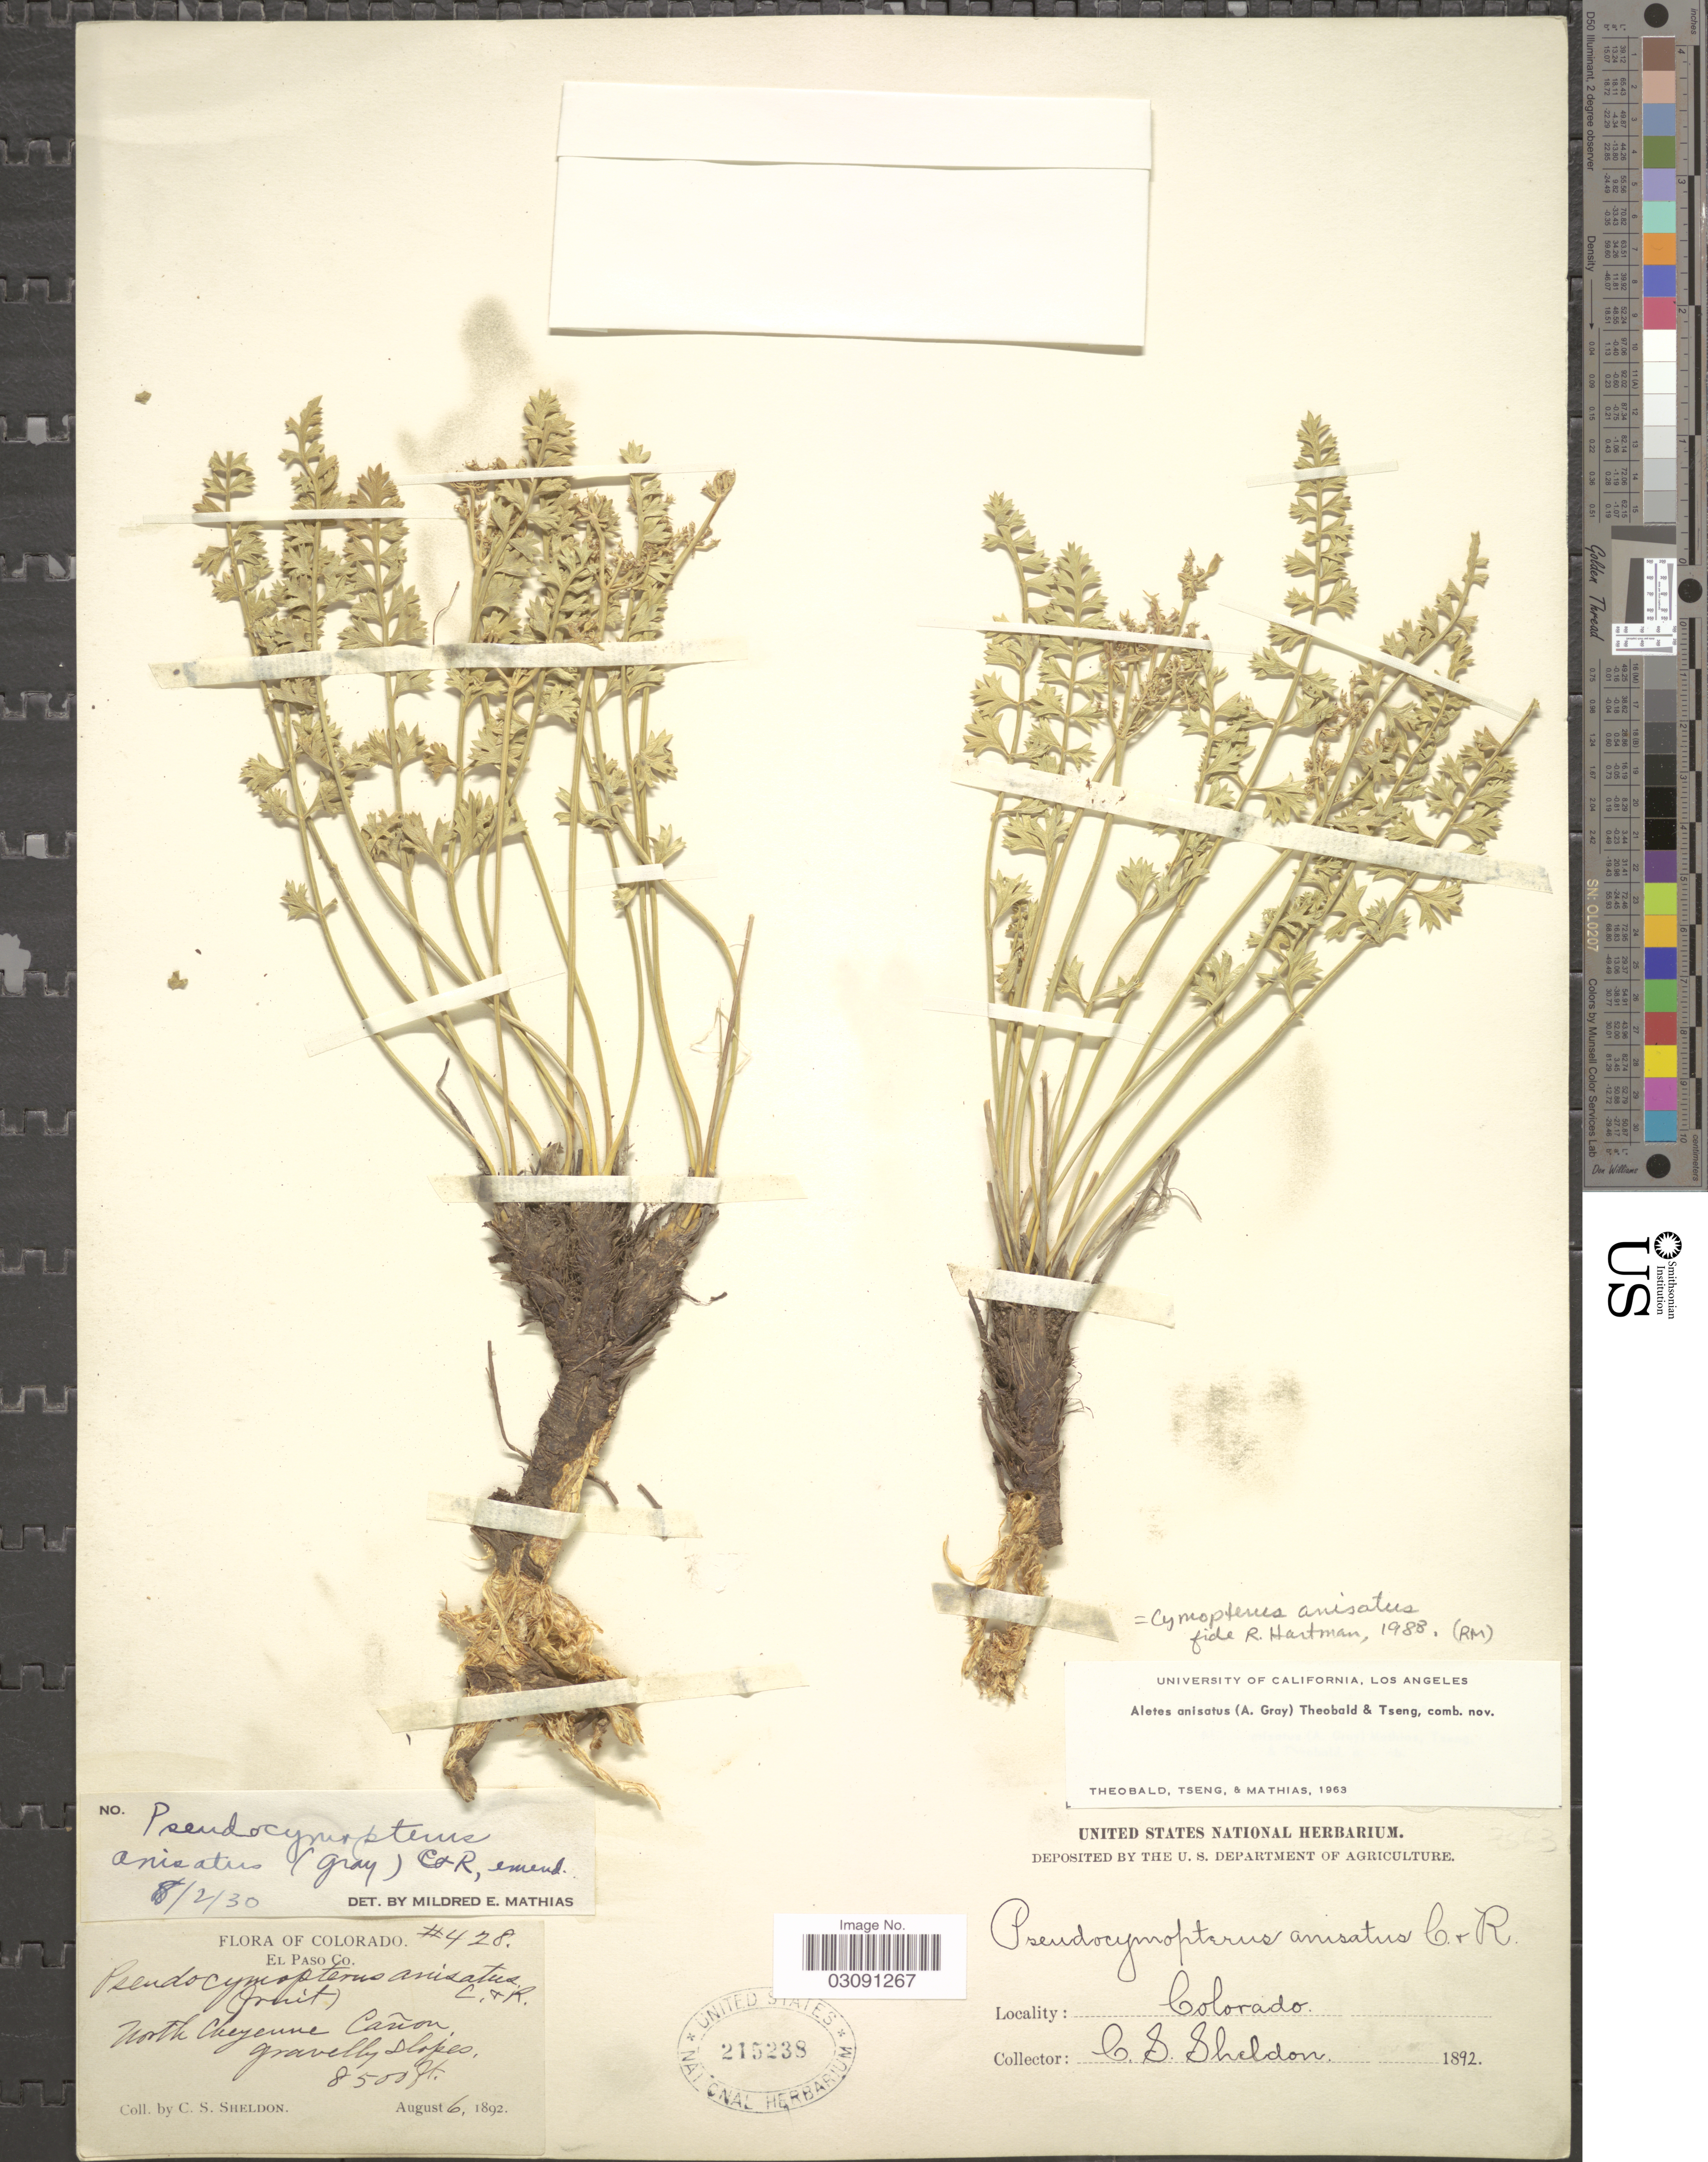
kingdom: Plantae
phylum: Tracheophyta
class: Magnoliopsida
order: Apiales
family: Apiaceae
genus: Cymopterus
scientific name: Cymopterus anisatus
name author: A. Gray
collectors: C. S. Sheldon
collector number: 428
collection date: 1892-08-06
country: United States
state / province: Colorado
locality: El Paso Co. North Cheyenne Cañon.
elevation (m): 2591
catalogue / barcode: US 215238